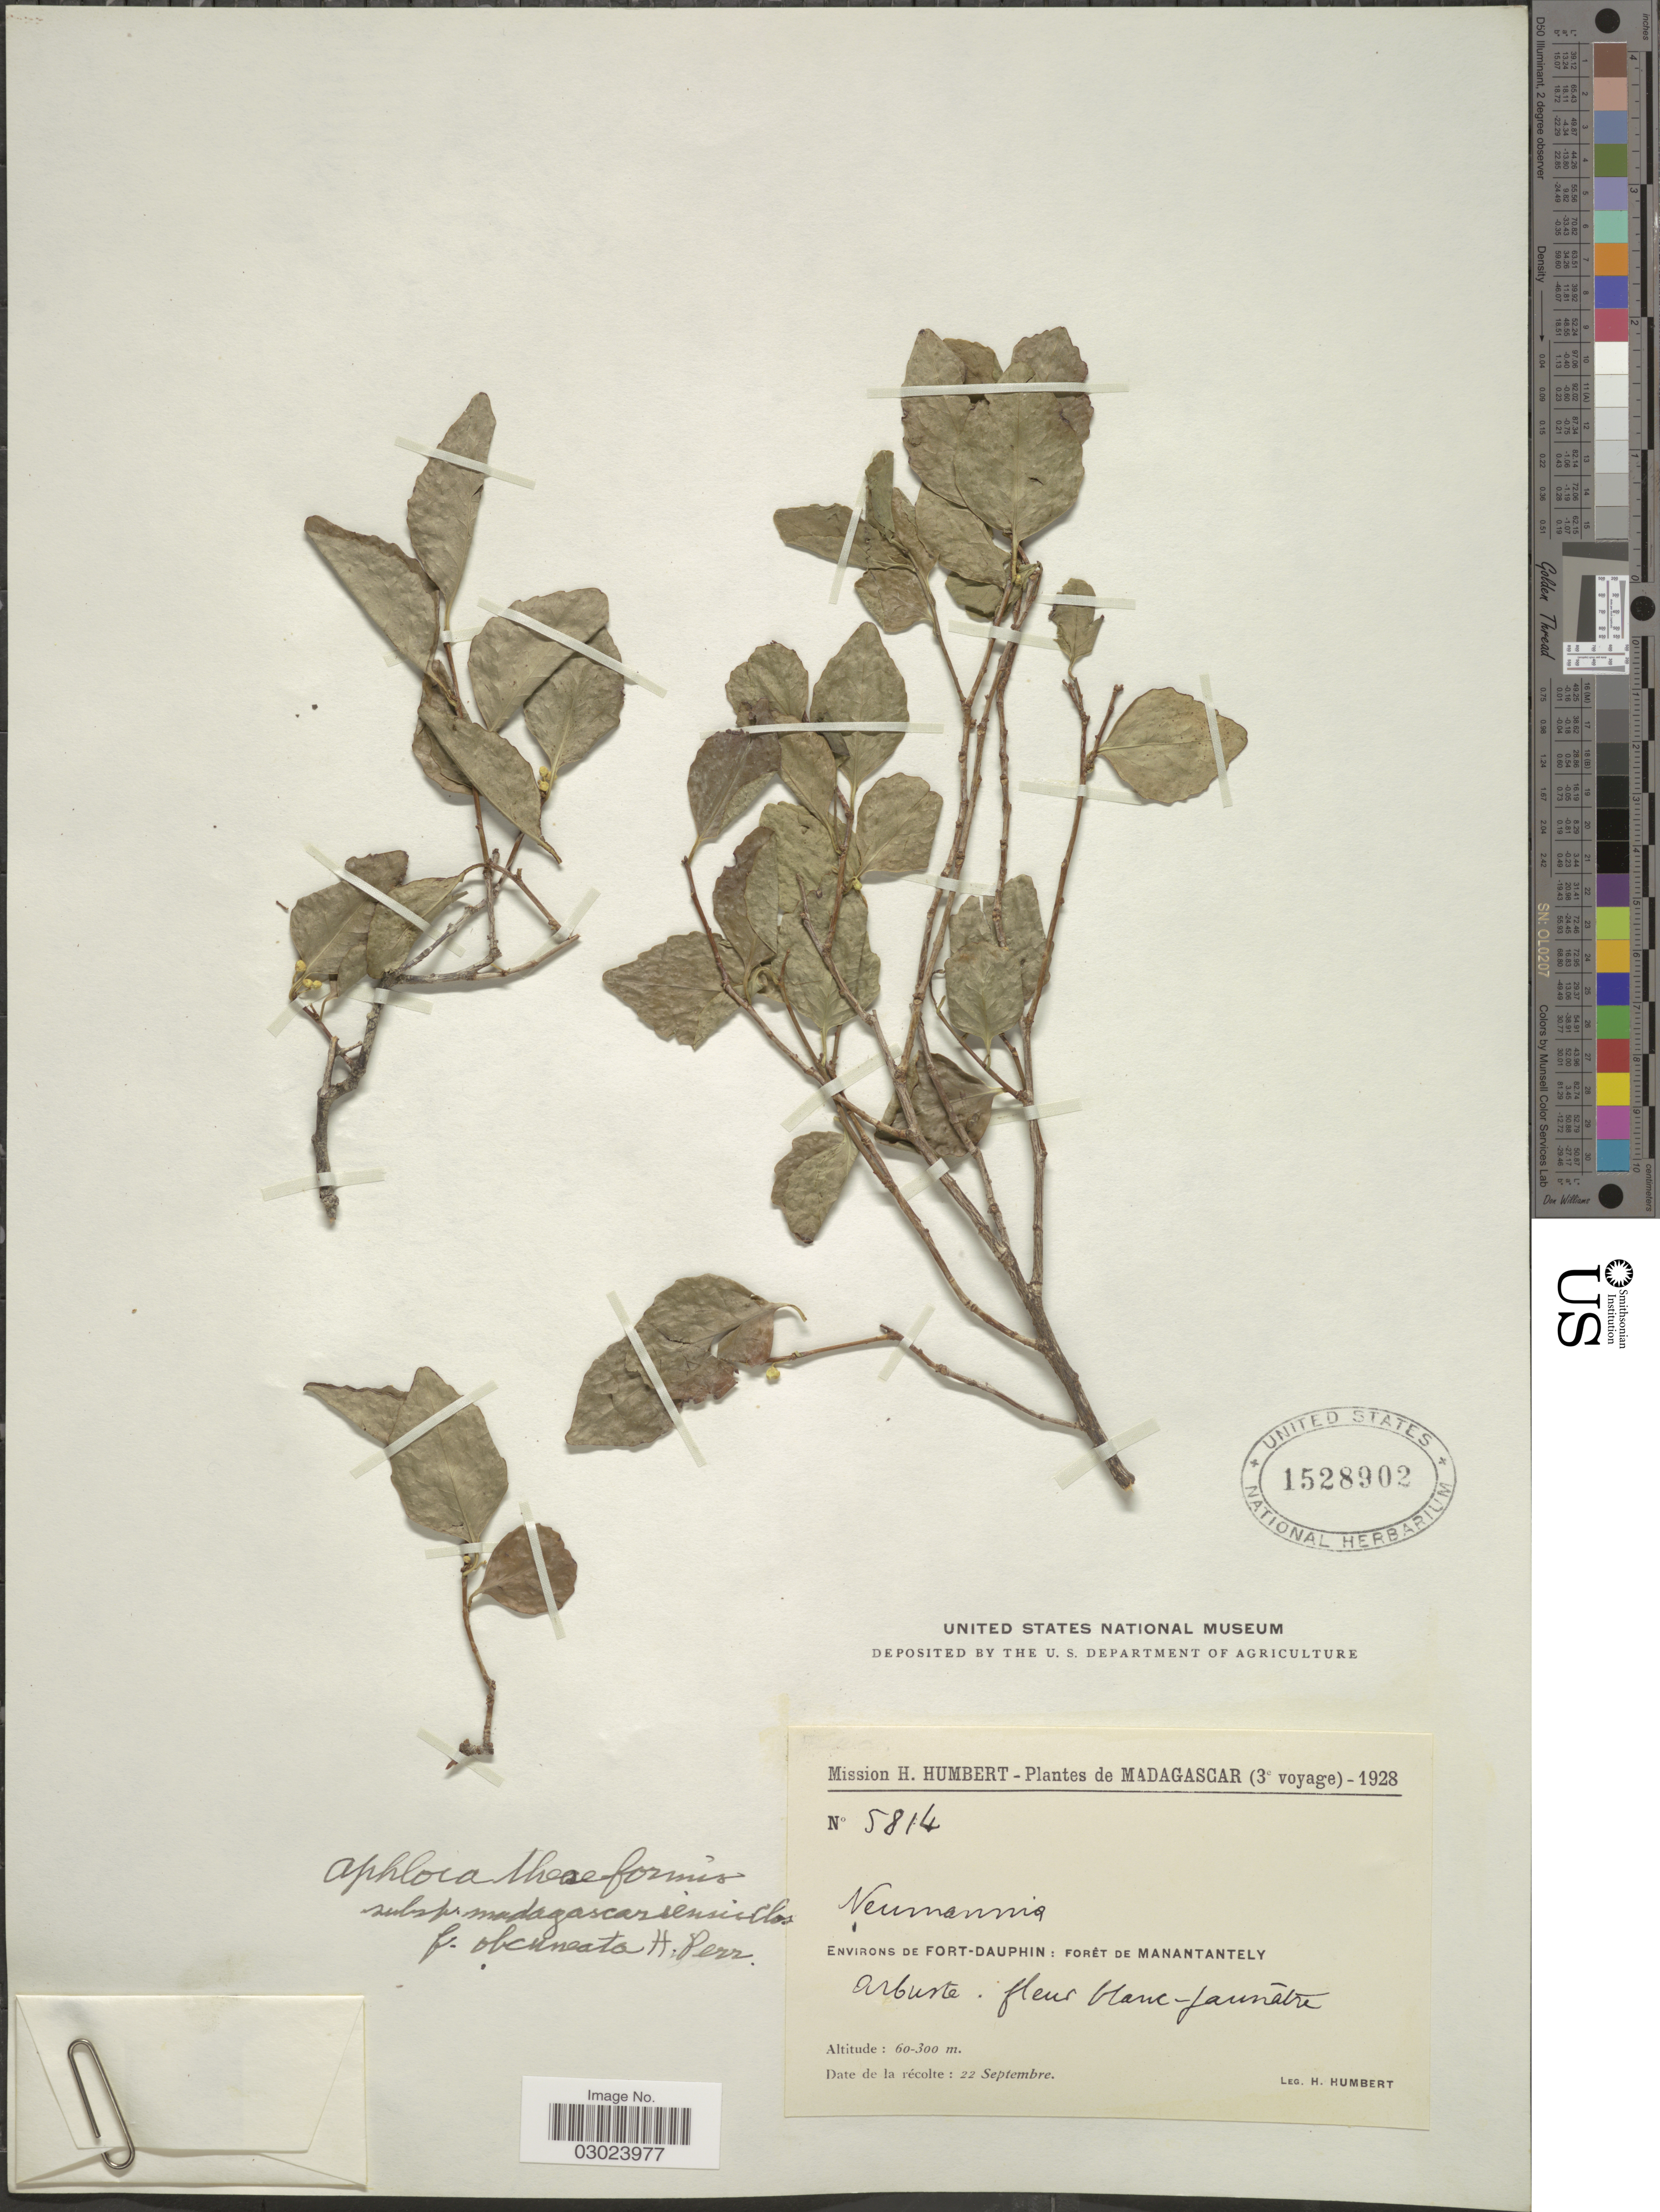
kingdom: Plantae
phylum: Tracheophyta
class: Magnoliopsida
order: Crossosomatales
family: Aphloiaceae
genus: Aphloia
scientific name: Aphloia theiformis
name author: (Vahl) Benn.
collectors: H. Humbert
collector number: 5814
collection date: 1928-09-22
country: Madagascar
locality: Environs de Fort-Dauphin: Forêt de Manantantely.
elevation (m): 60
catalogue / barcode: US 1528902